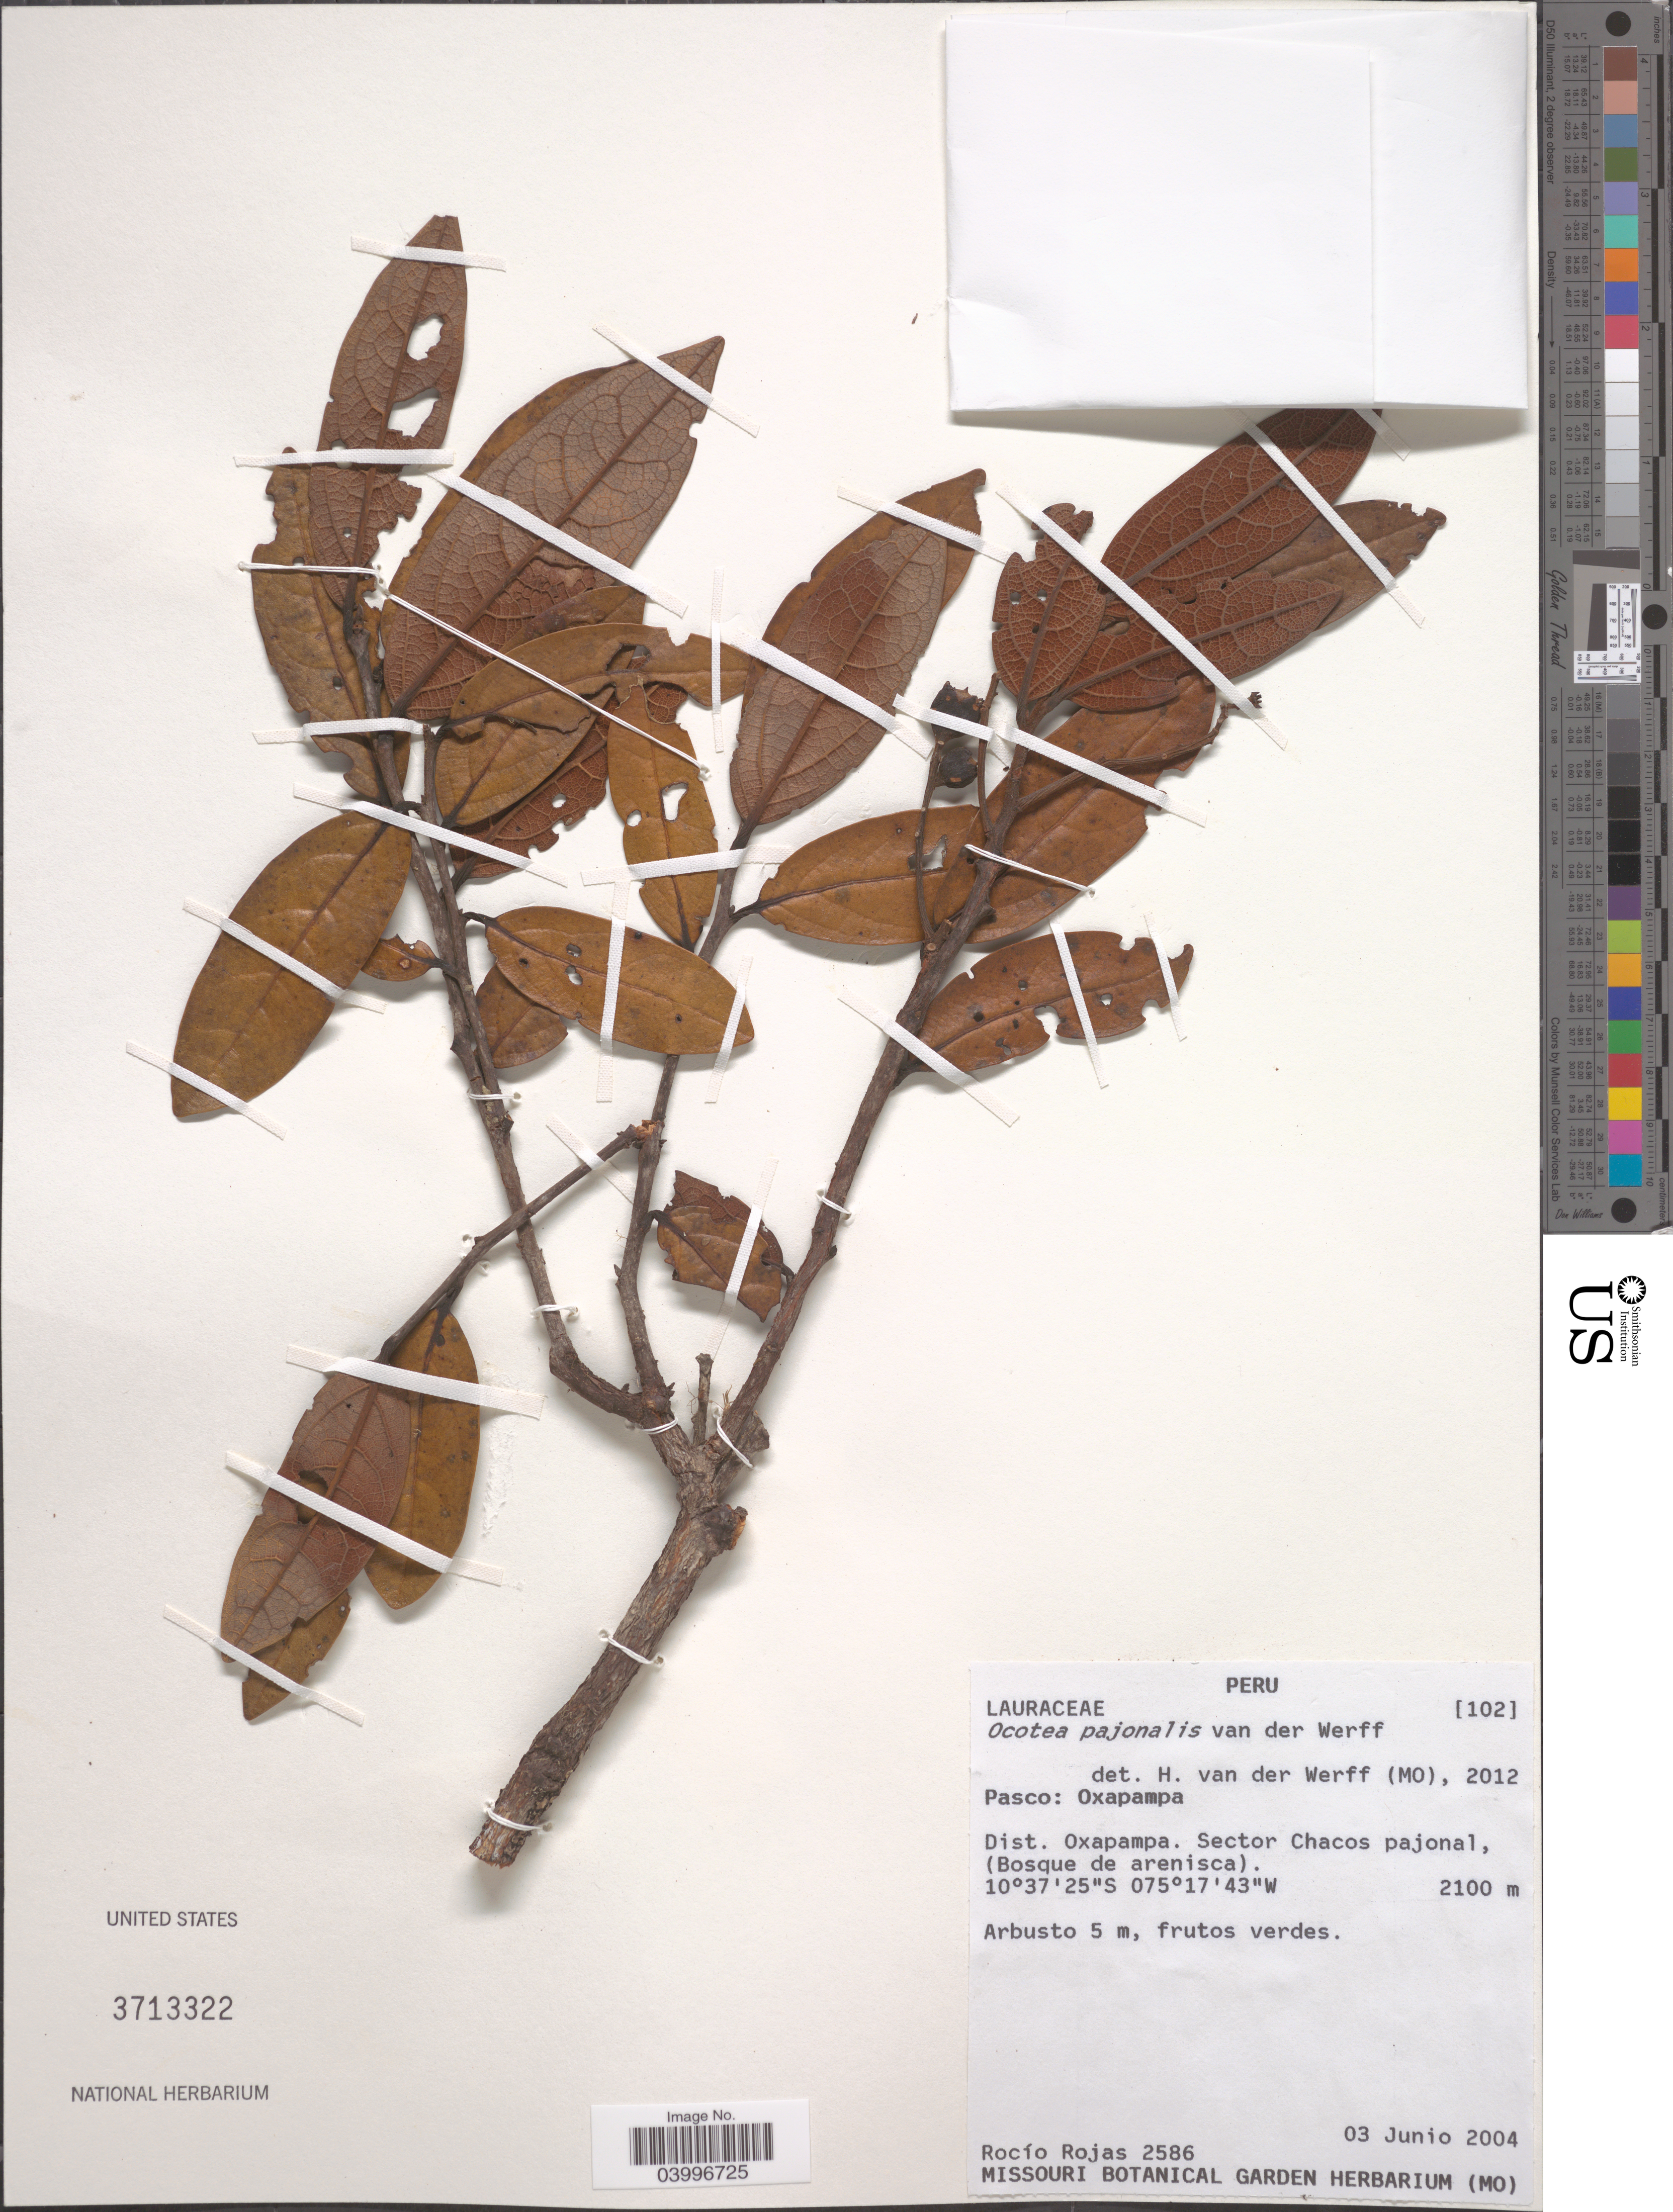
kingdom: Plantae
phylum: Tracheophyta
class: Magnoliopsida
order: Laurales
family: Lauraceae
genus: Ocotea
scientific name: Ocotea pajonalis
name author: van der Werff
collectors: R. Rojas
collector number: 2586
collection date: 2004-06-03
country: Peru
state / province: Pasco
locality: Oxapampa. Dist. Oxapampa. Sector Chacos pajonal, (Bosque de arenisca).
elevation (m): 2100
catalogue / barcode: US 3713322